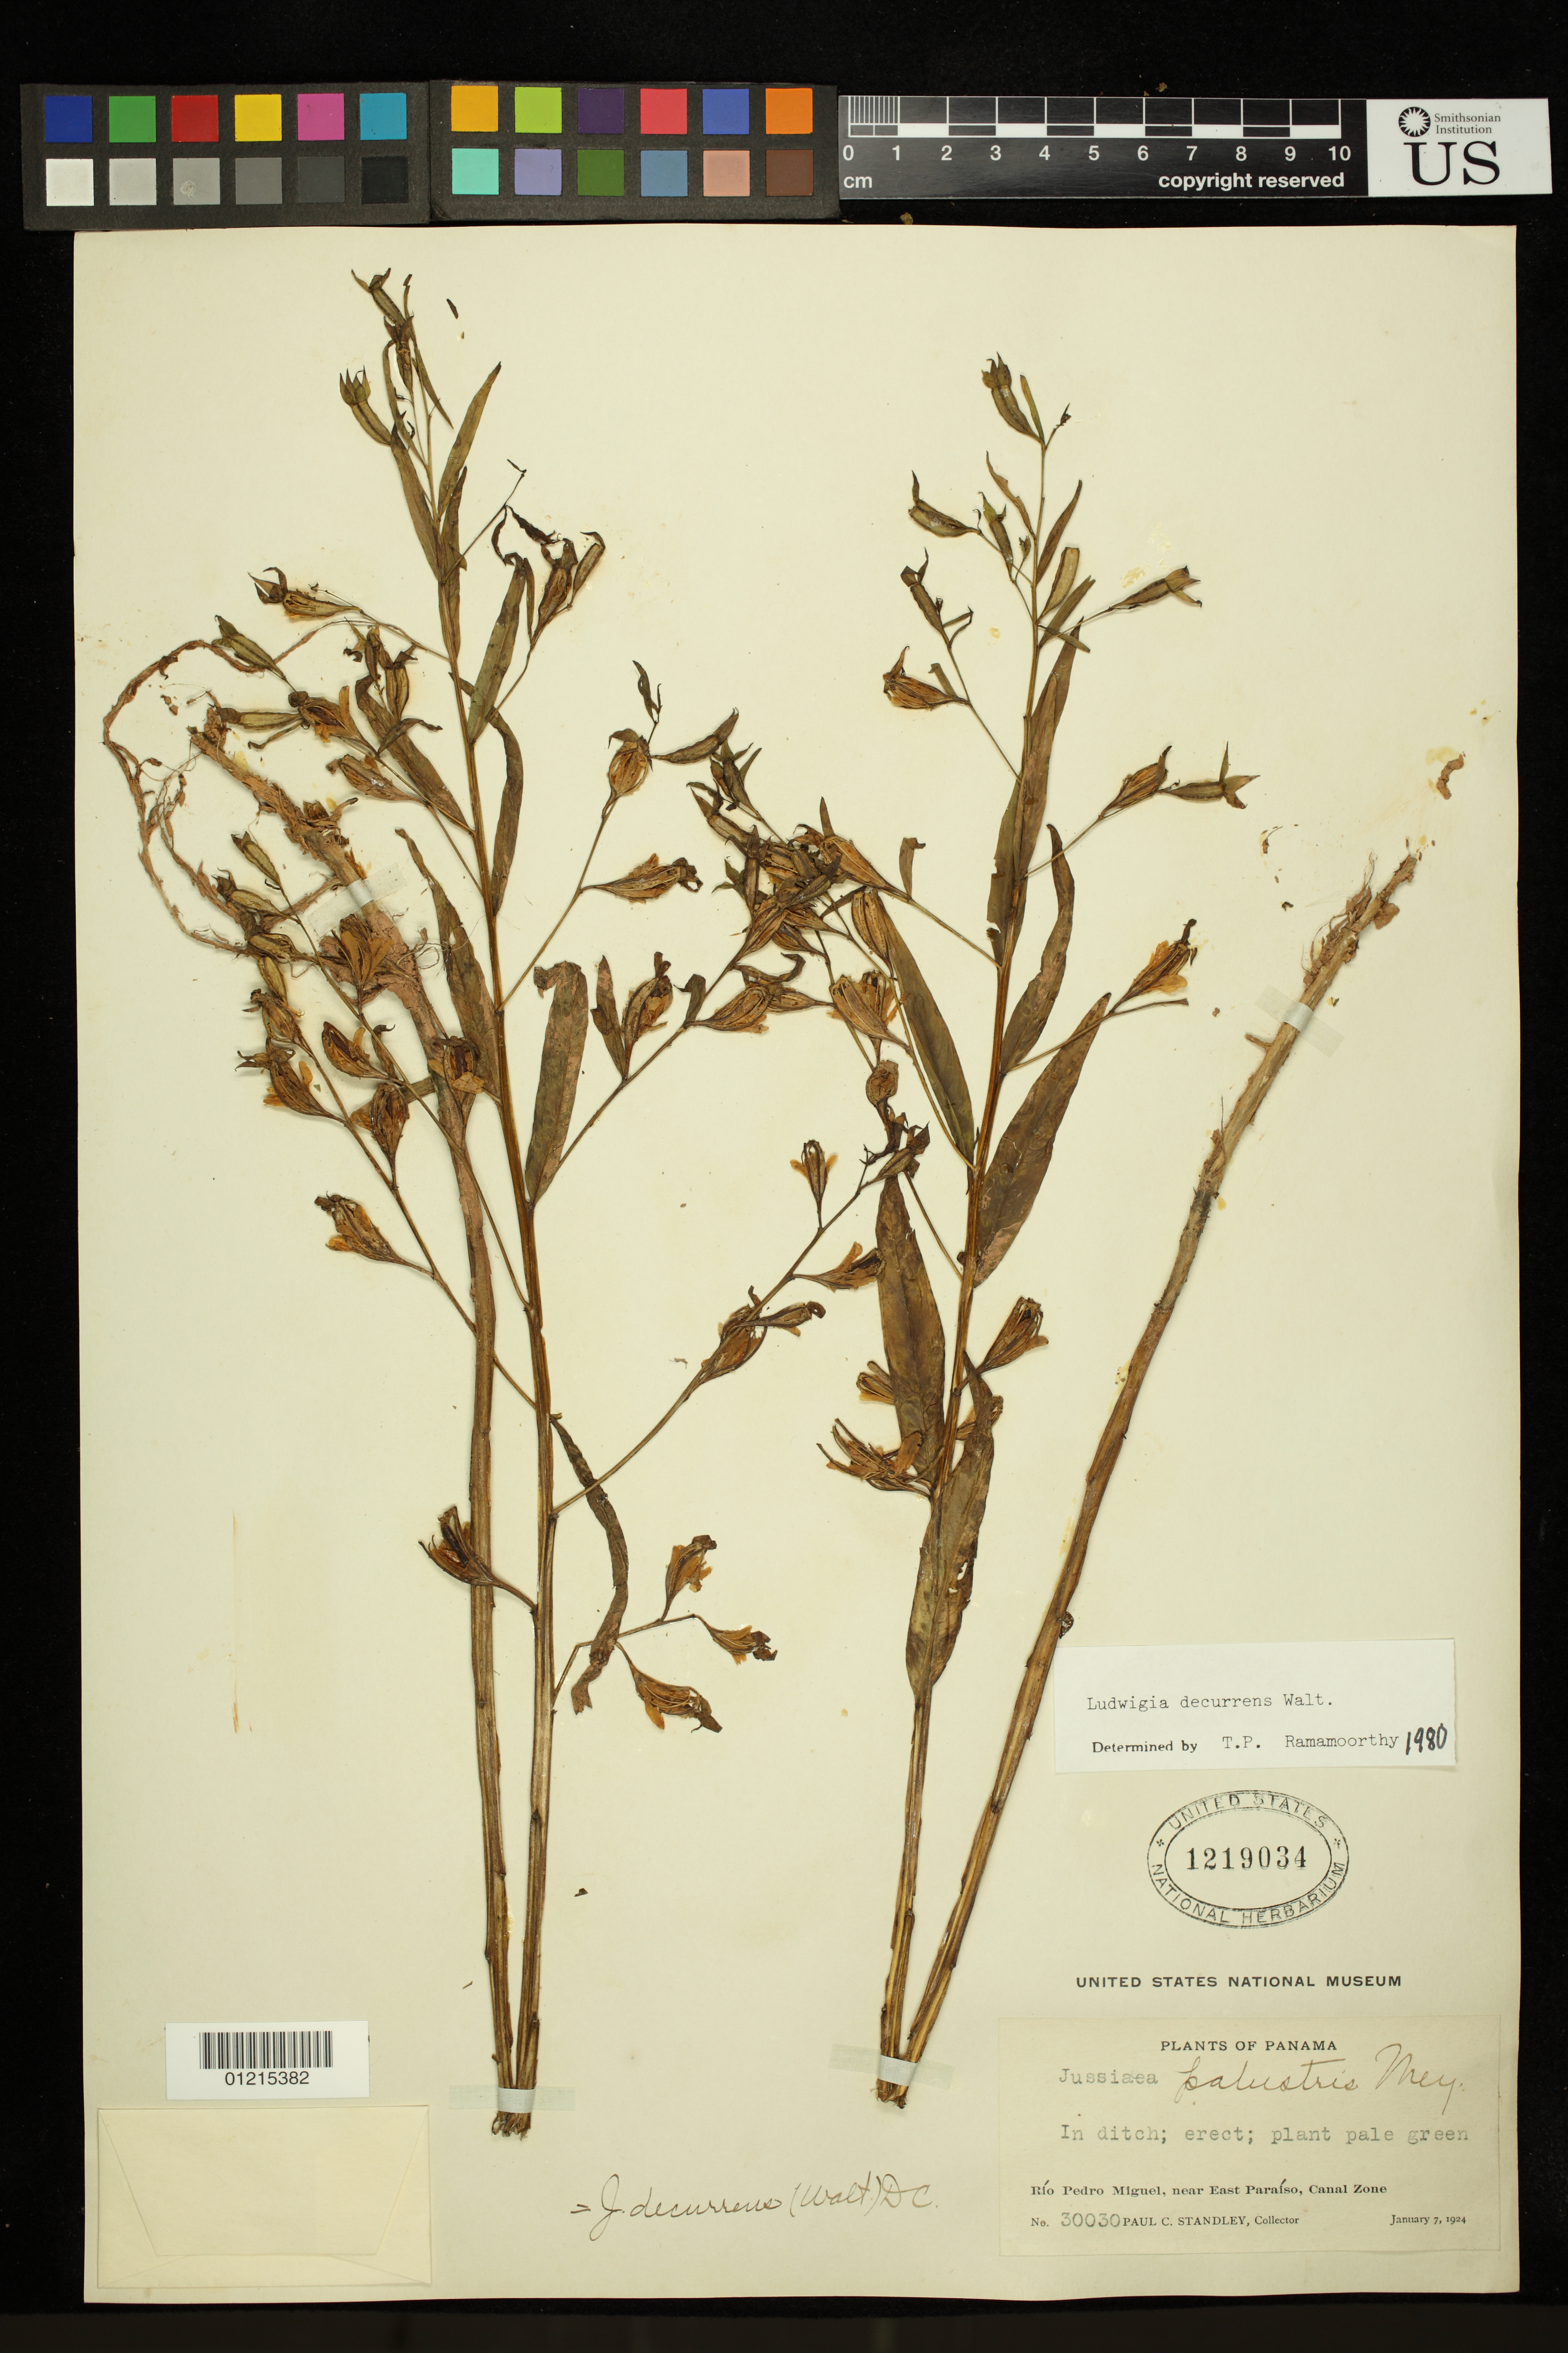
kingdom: Plantae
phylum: Tracheophyta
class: Magnoliopsida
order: Myrtales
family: Onagraceae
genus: Ludwigia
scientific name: Ludwigia decurrens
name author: Walter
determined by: Ramamoorthy, T. P.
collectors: P. C. Standley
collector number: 30030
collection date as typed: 7 Jan 1924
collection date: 1924-01-07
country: Panama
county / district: Canal Zone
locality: Río Pedro Miguel, near East Paraíso.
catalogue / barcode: US 1219034